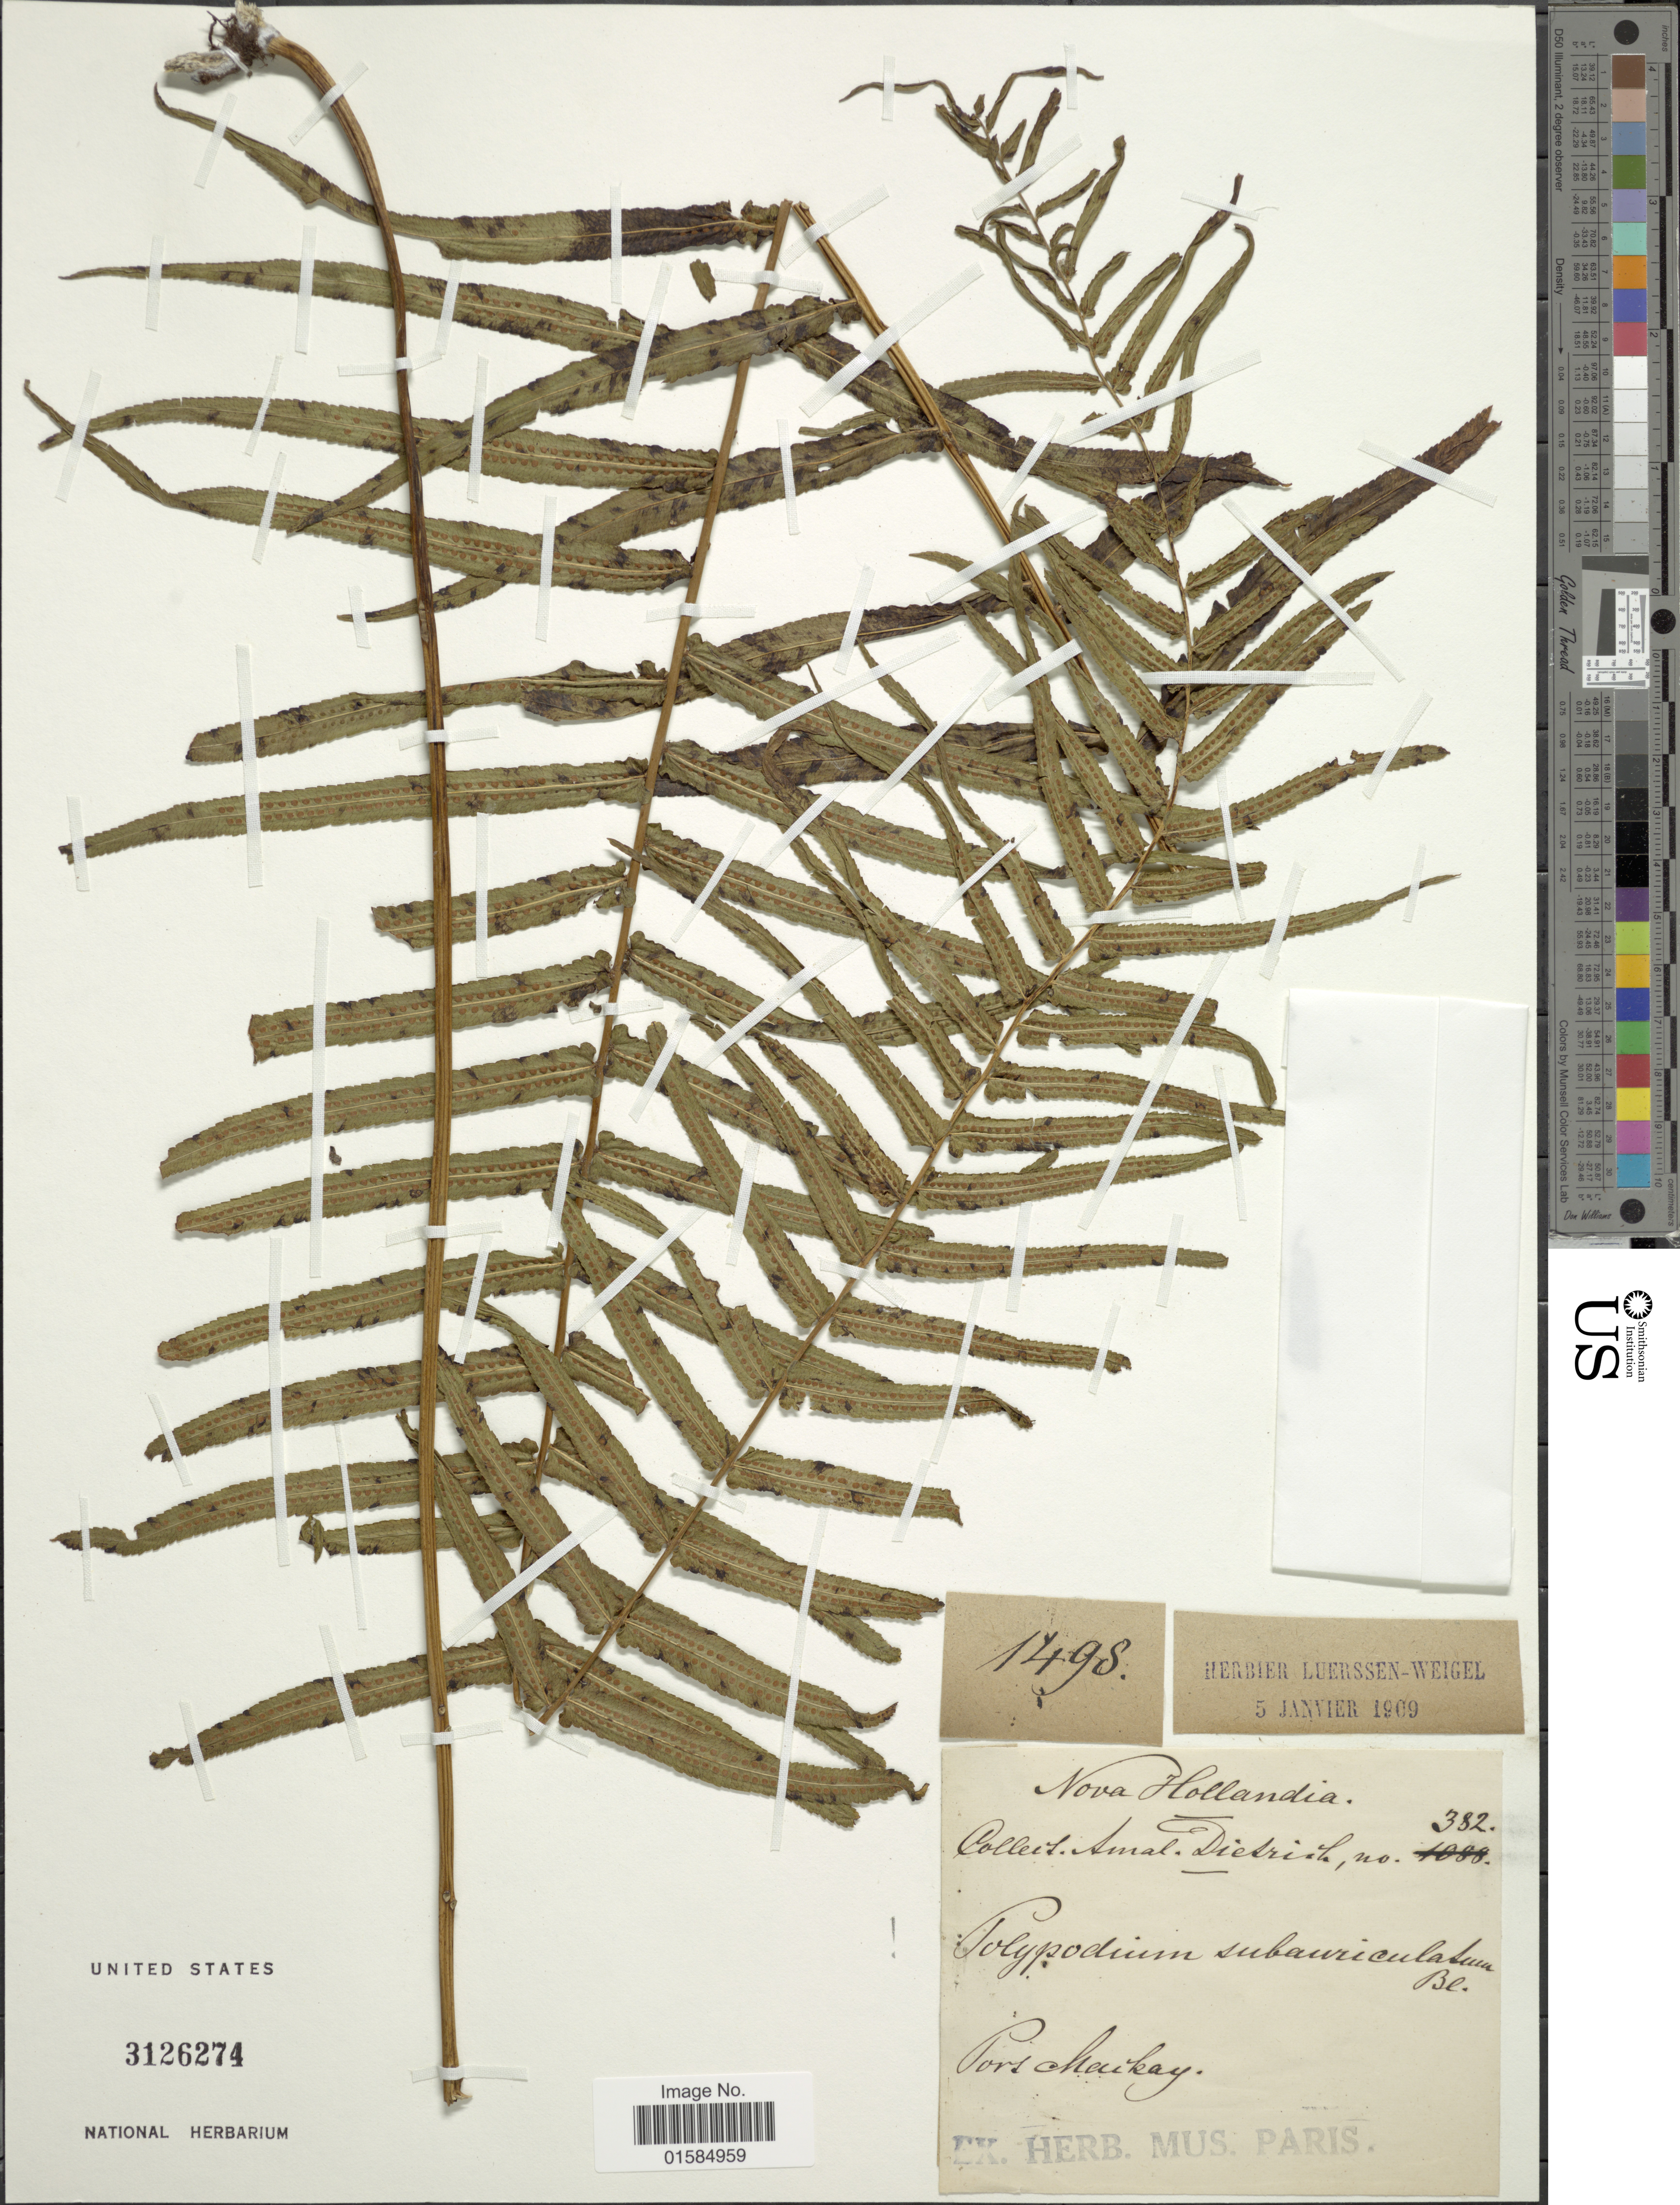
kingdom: Plantae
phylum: Tracheophyta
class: Polypodiopsida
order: Polypodiales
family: Polypodiaceae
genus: Goniophlebium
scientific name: Goniophlebium subauriculatum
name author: (Blume) C. Presl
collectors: A. G. Dietrich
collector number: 382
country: Indonesia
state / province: Papua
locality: Nova Hollandia, Pors Maikay [interpreted]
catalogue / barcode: US 3126274